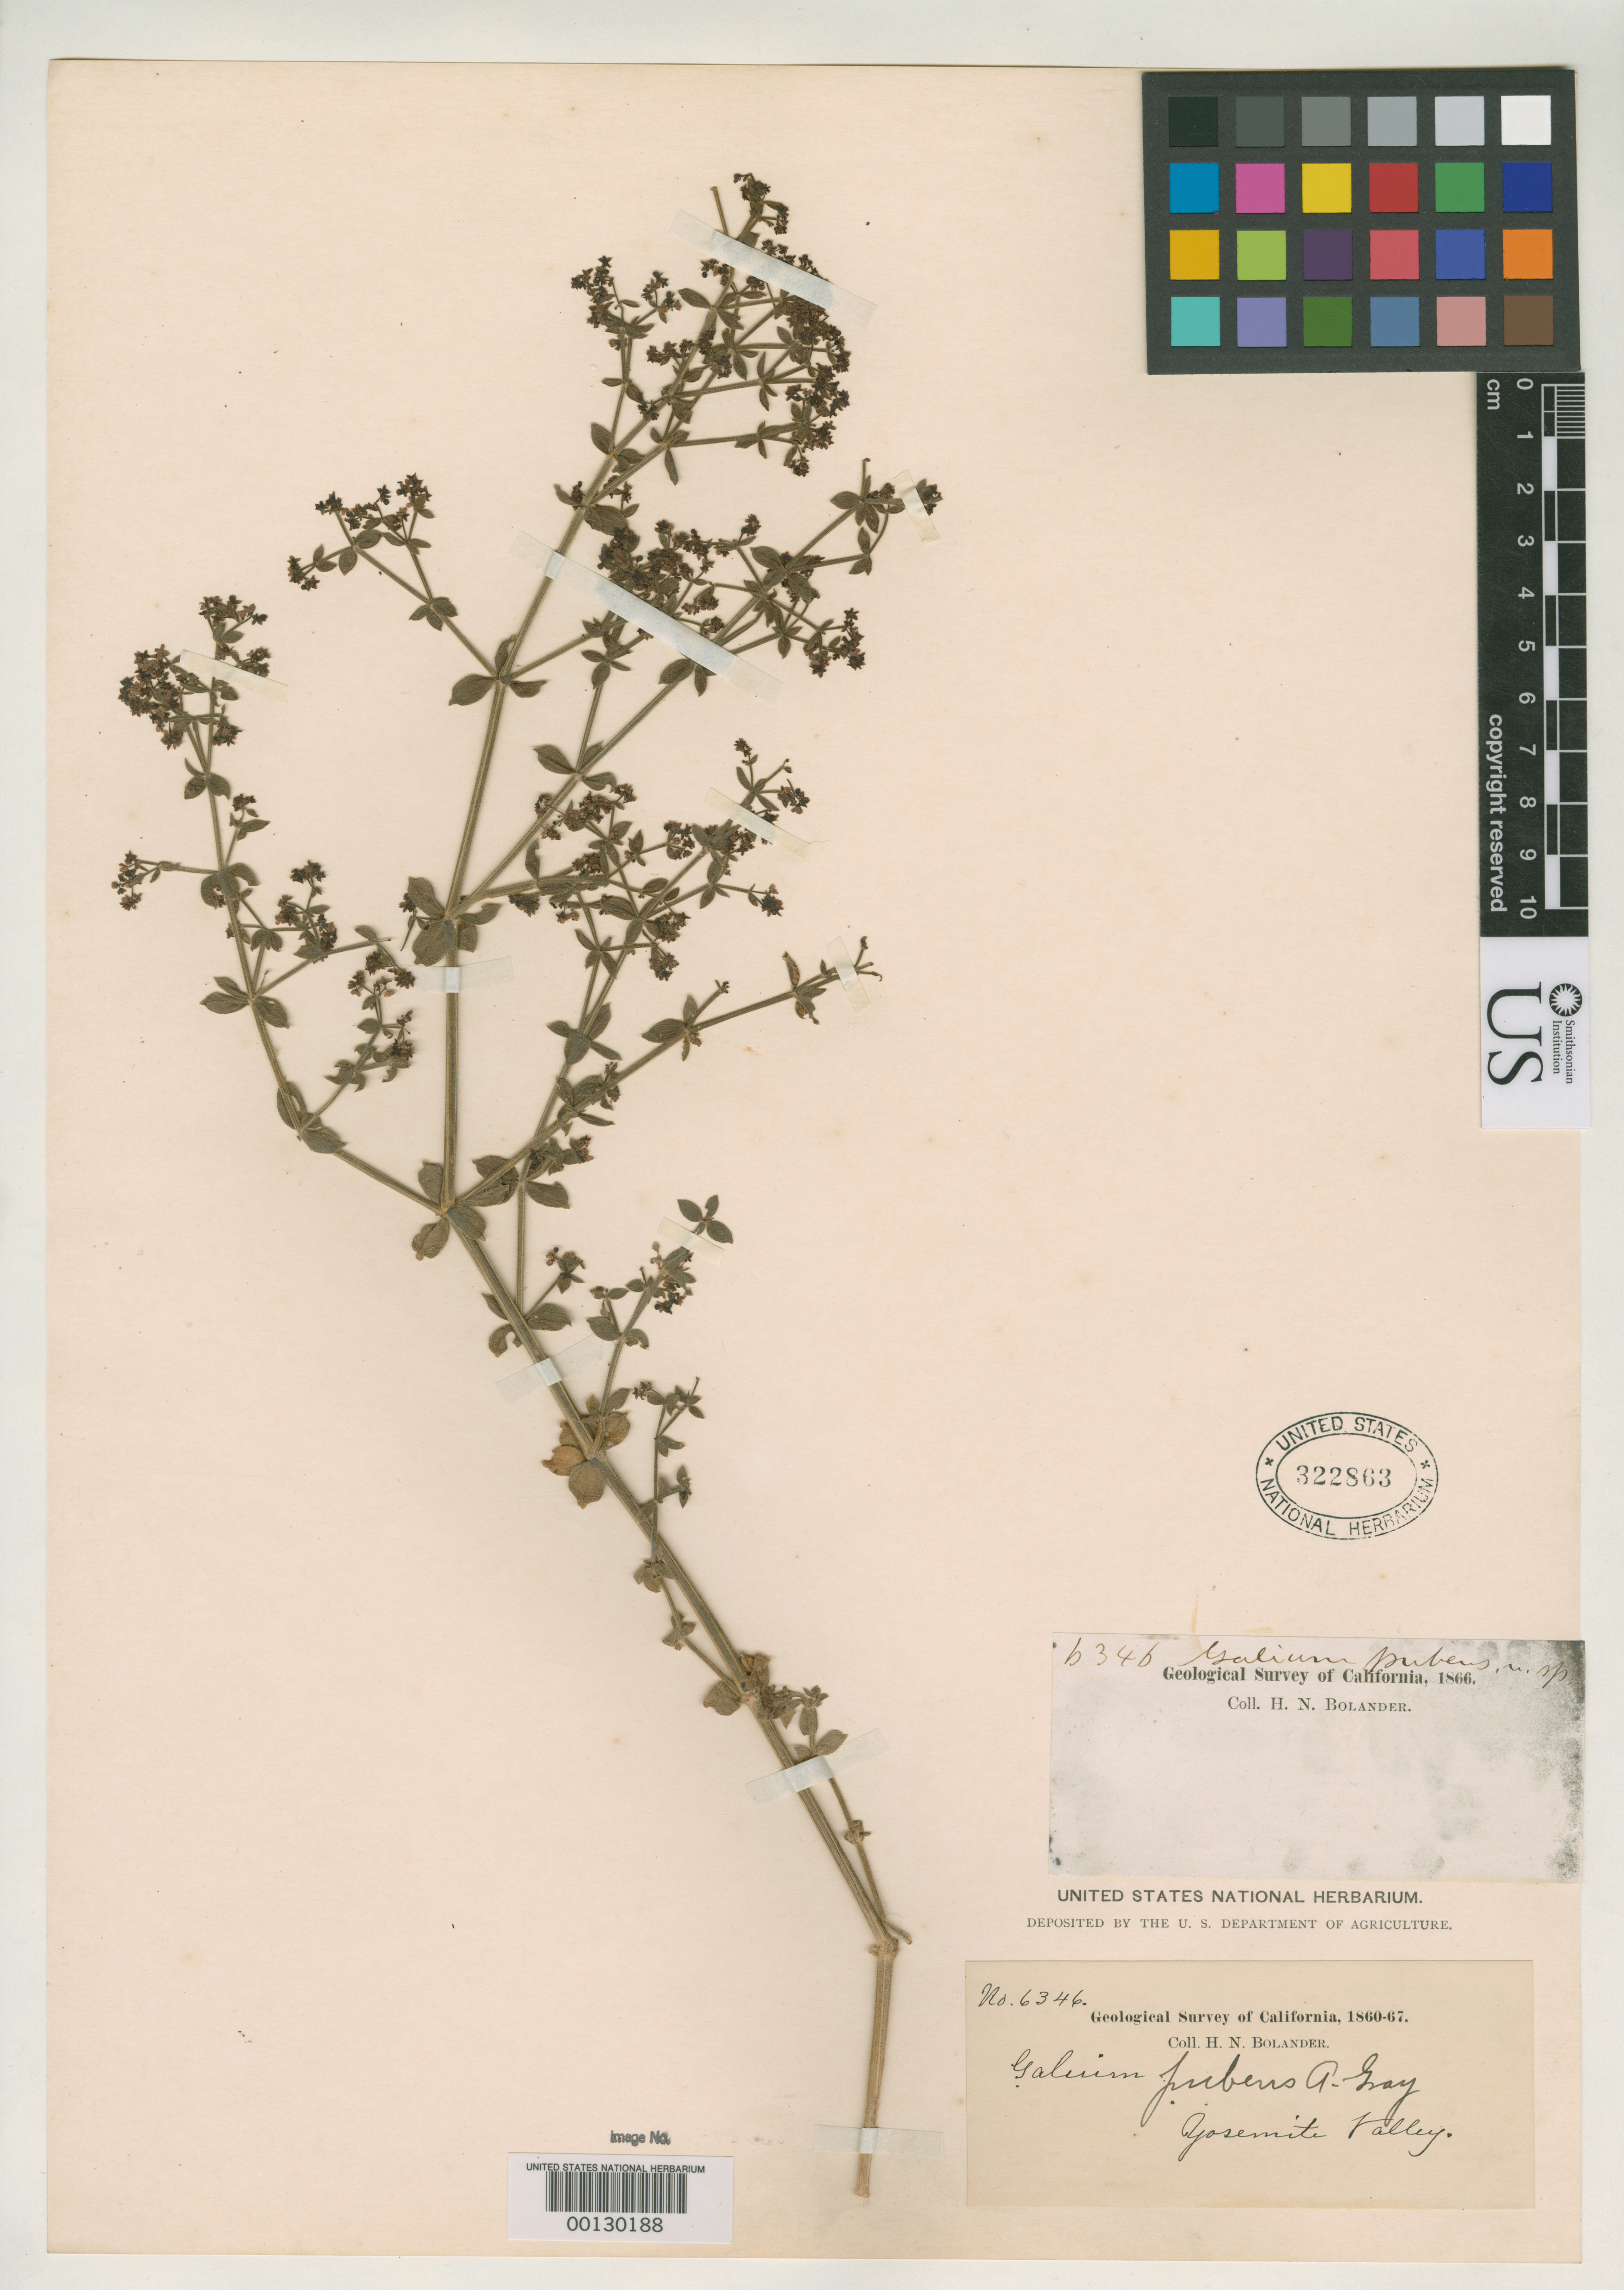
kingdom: Plantae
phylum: Tracheophyta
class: Magnoliopsida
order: Gentianales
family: Rubiaceae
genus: Galium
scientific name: Galium pubens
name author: A. Gray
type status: Isosyntype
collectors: H. Bolander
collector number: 6346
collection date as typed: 1866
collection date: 1866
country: United States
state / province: California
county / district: Mariposa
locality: Yosemite valley.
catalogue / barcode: US 322863